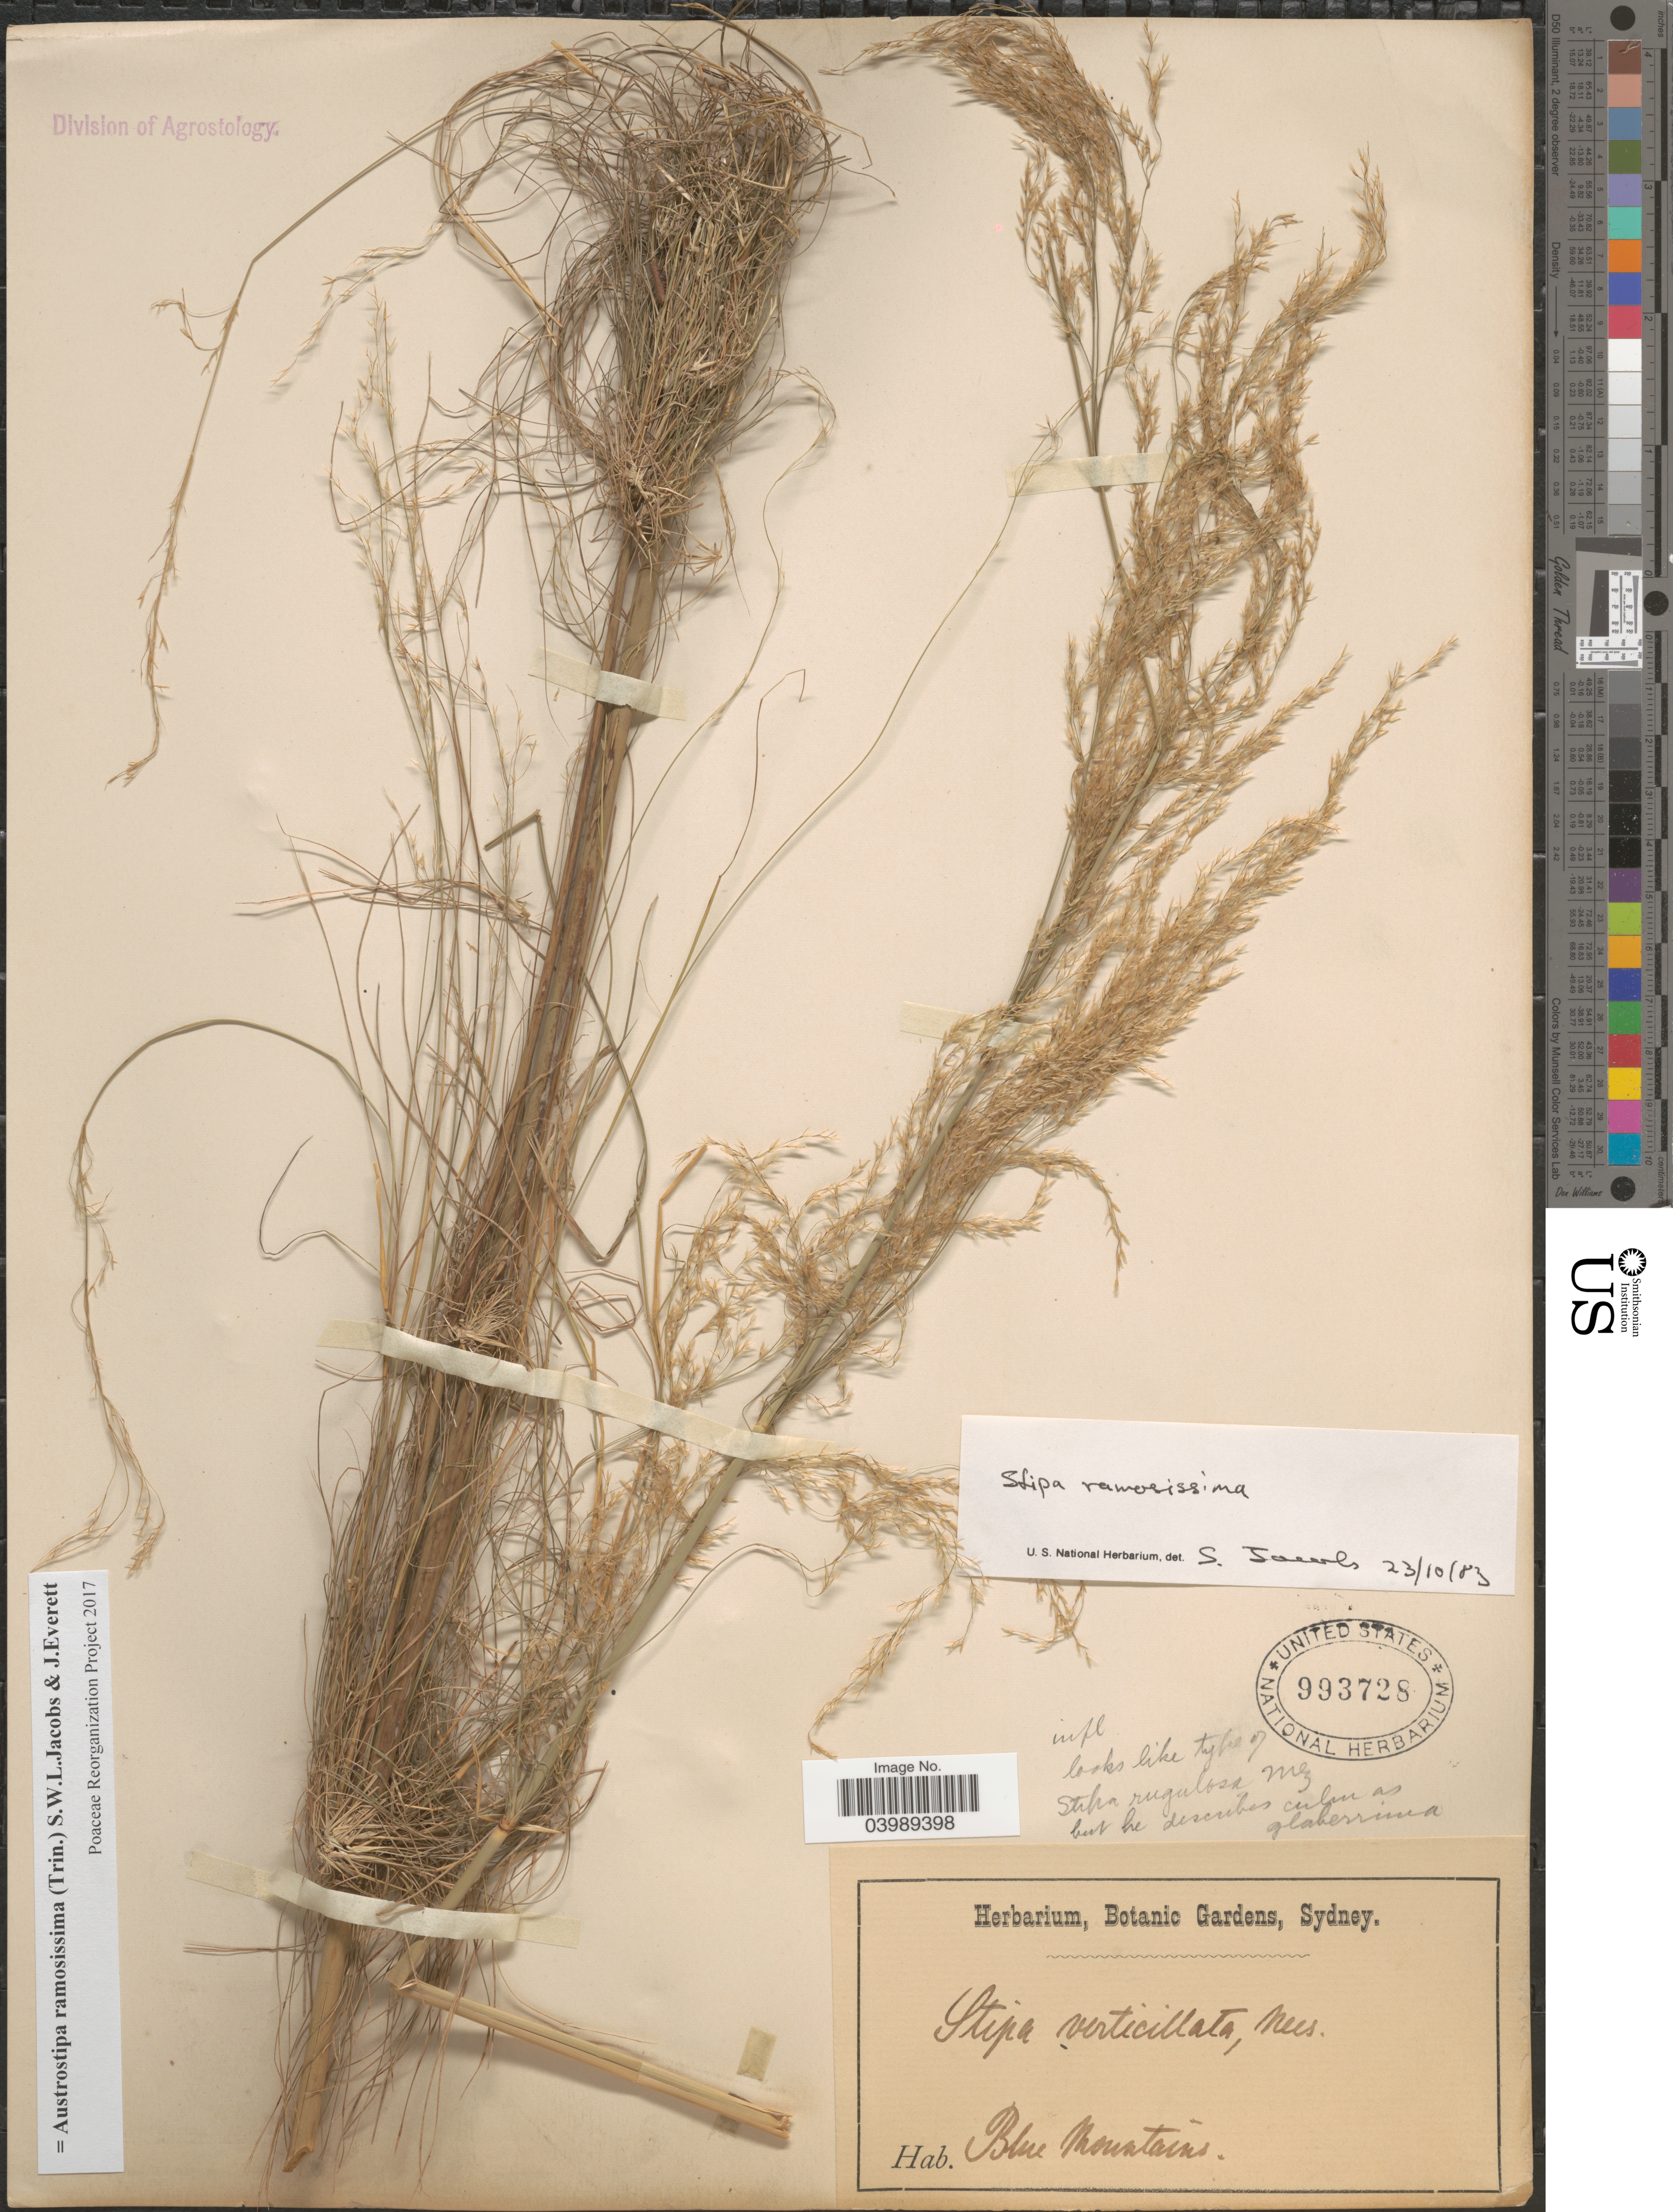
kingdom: Plantae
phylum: Tracheophyta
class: Liliopsida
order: Poales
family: Poaceae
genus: Austrostipa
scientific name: Austrostipa ramosissima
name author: (Trin.) S.W.L. Jacobs & J. Everett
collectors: ex Herb. Bot. Gard. Sydney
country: Australia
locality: Blue Mountains.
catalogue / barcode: US 993728